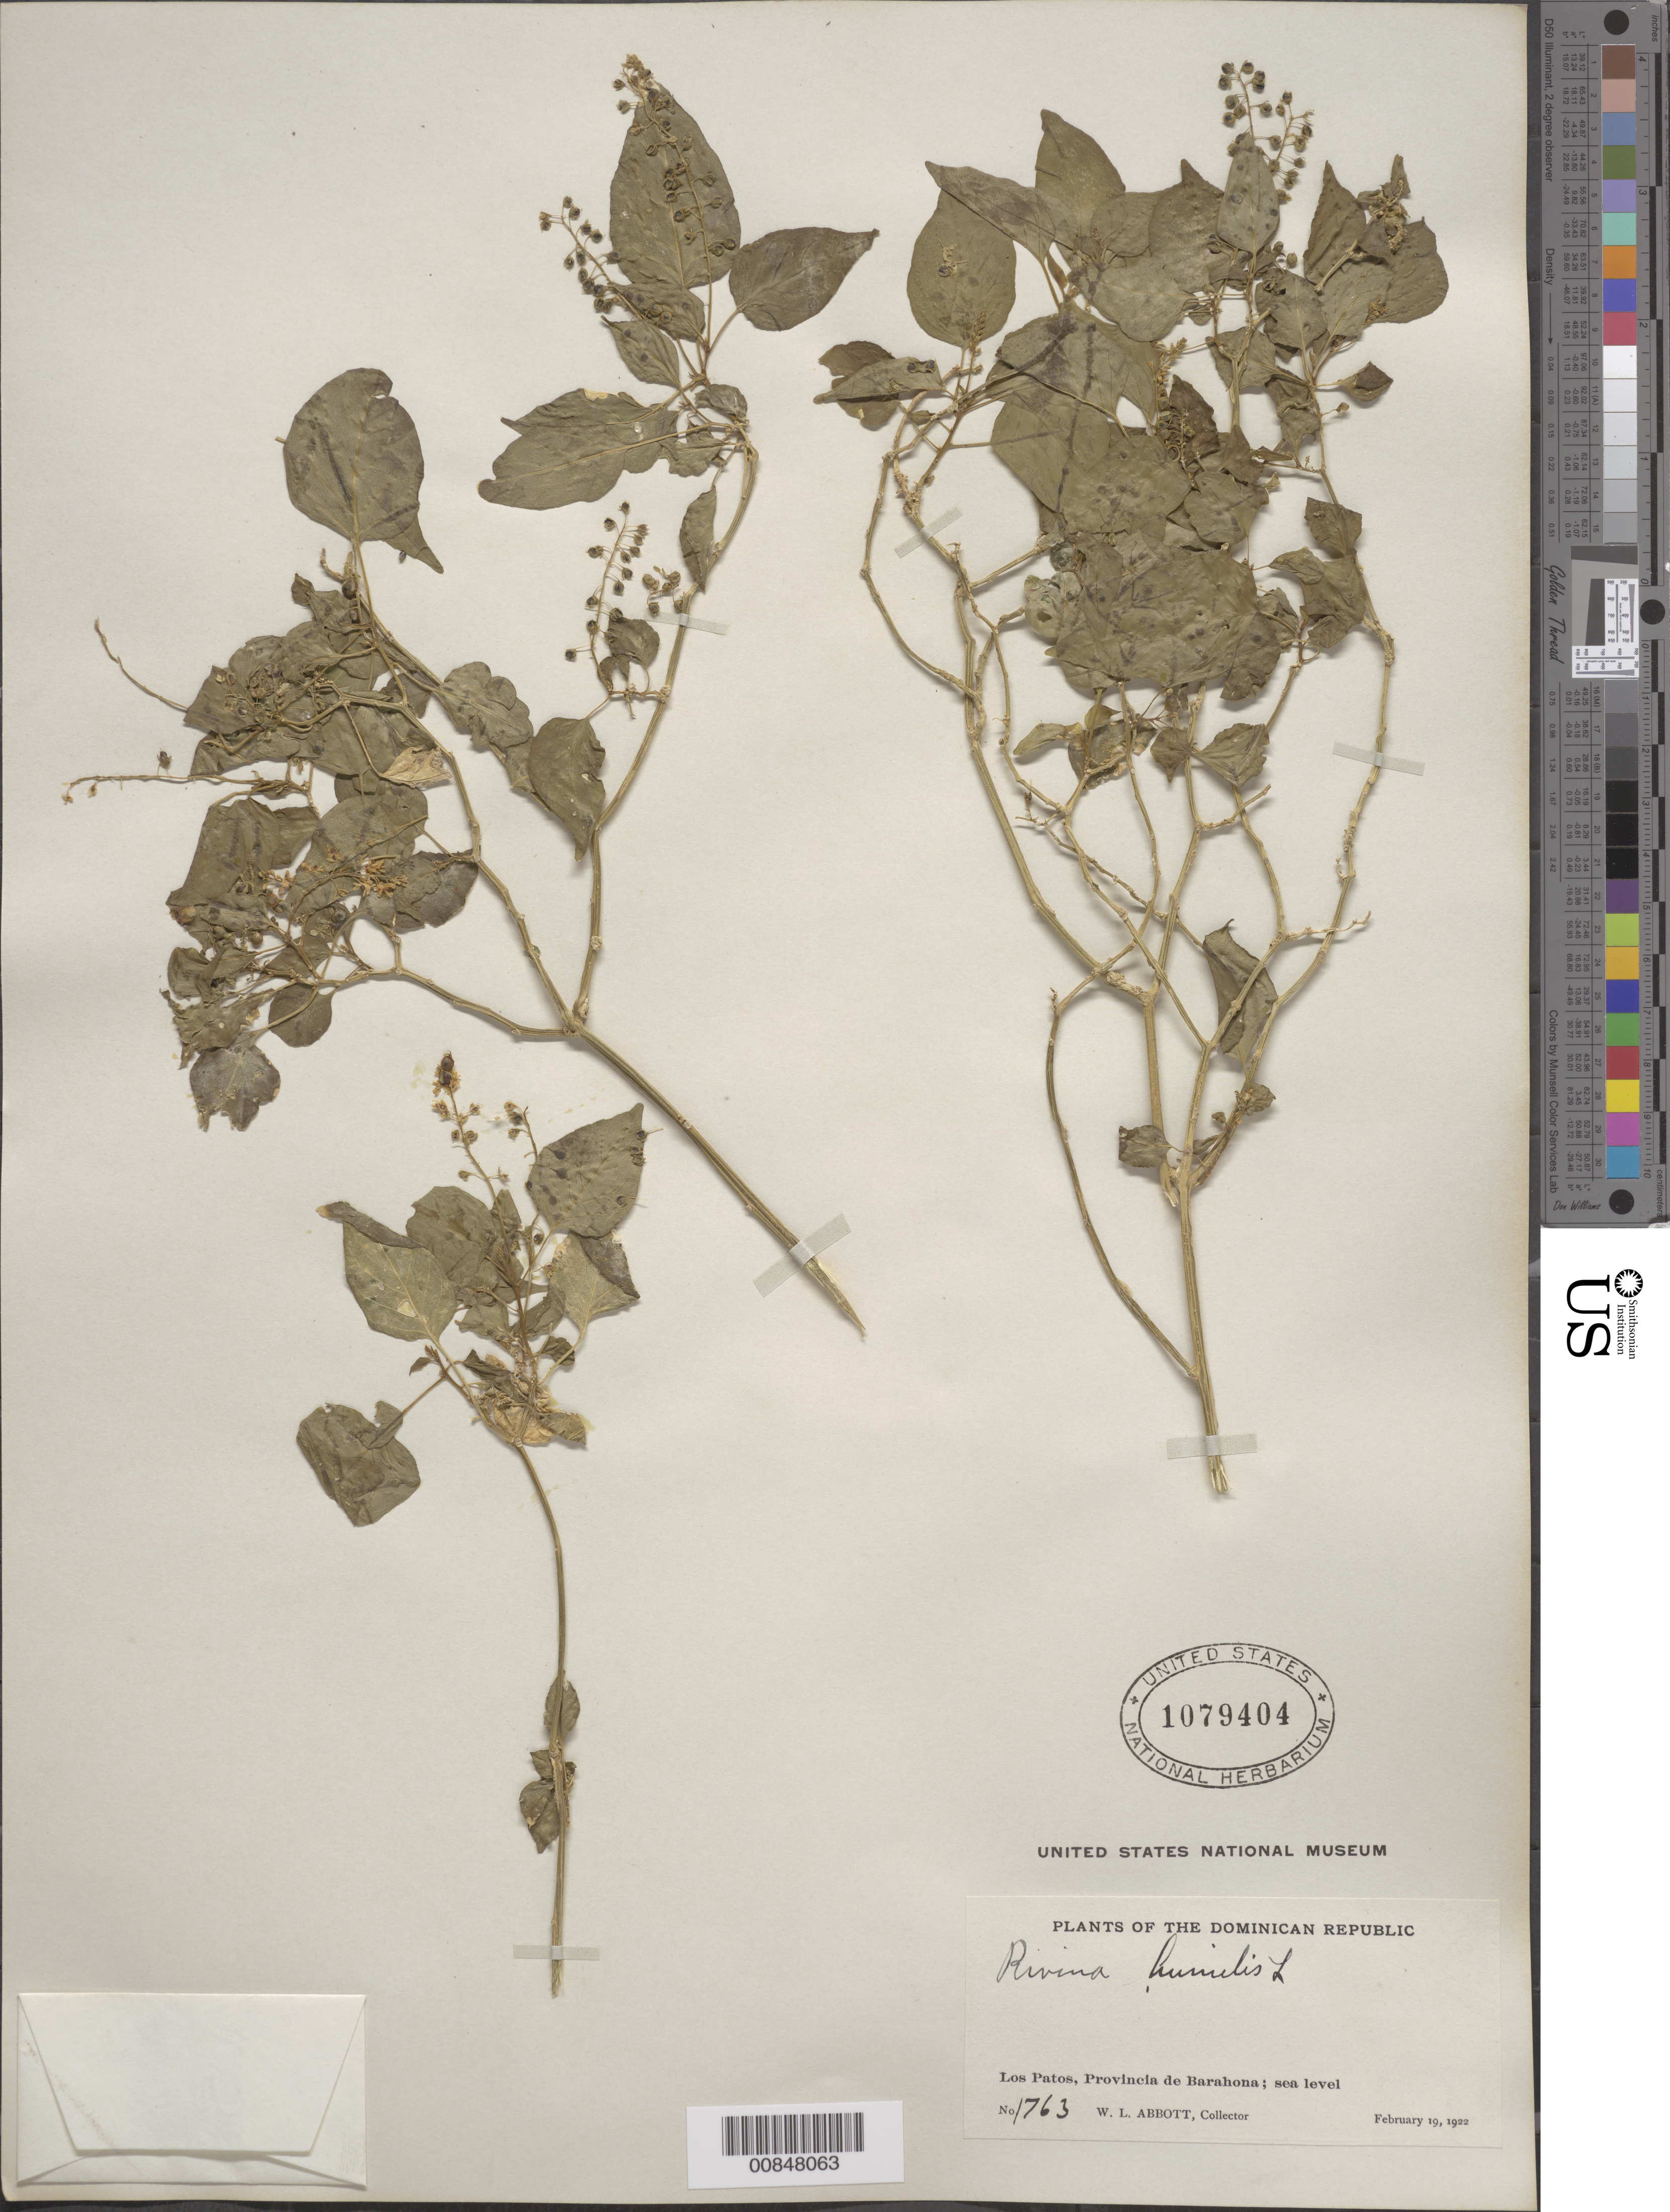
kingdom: Plantae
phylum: Tracheophyta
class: Magnoliopsida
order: Caryophyllales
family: Phytolaccaceae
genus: Rivina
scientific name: Rivina humilis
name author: L.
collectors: W. L. Abbott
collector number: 1763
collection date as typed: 19 Feb 1922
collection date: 1922-02-19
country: Dominican Republic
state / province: Barahona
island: Hispaniola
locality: Los Patos.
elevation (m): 0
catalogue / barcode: US 1079404